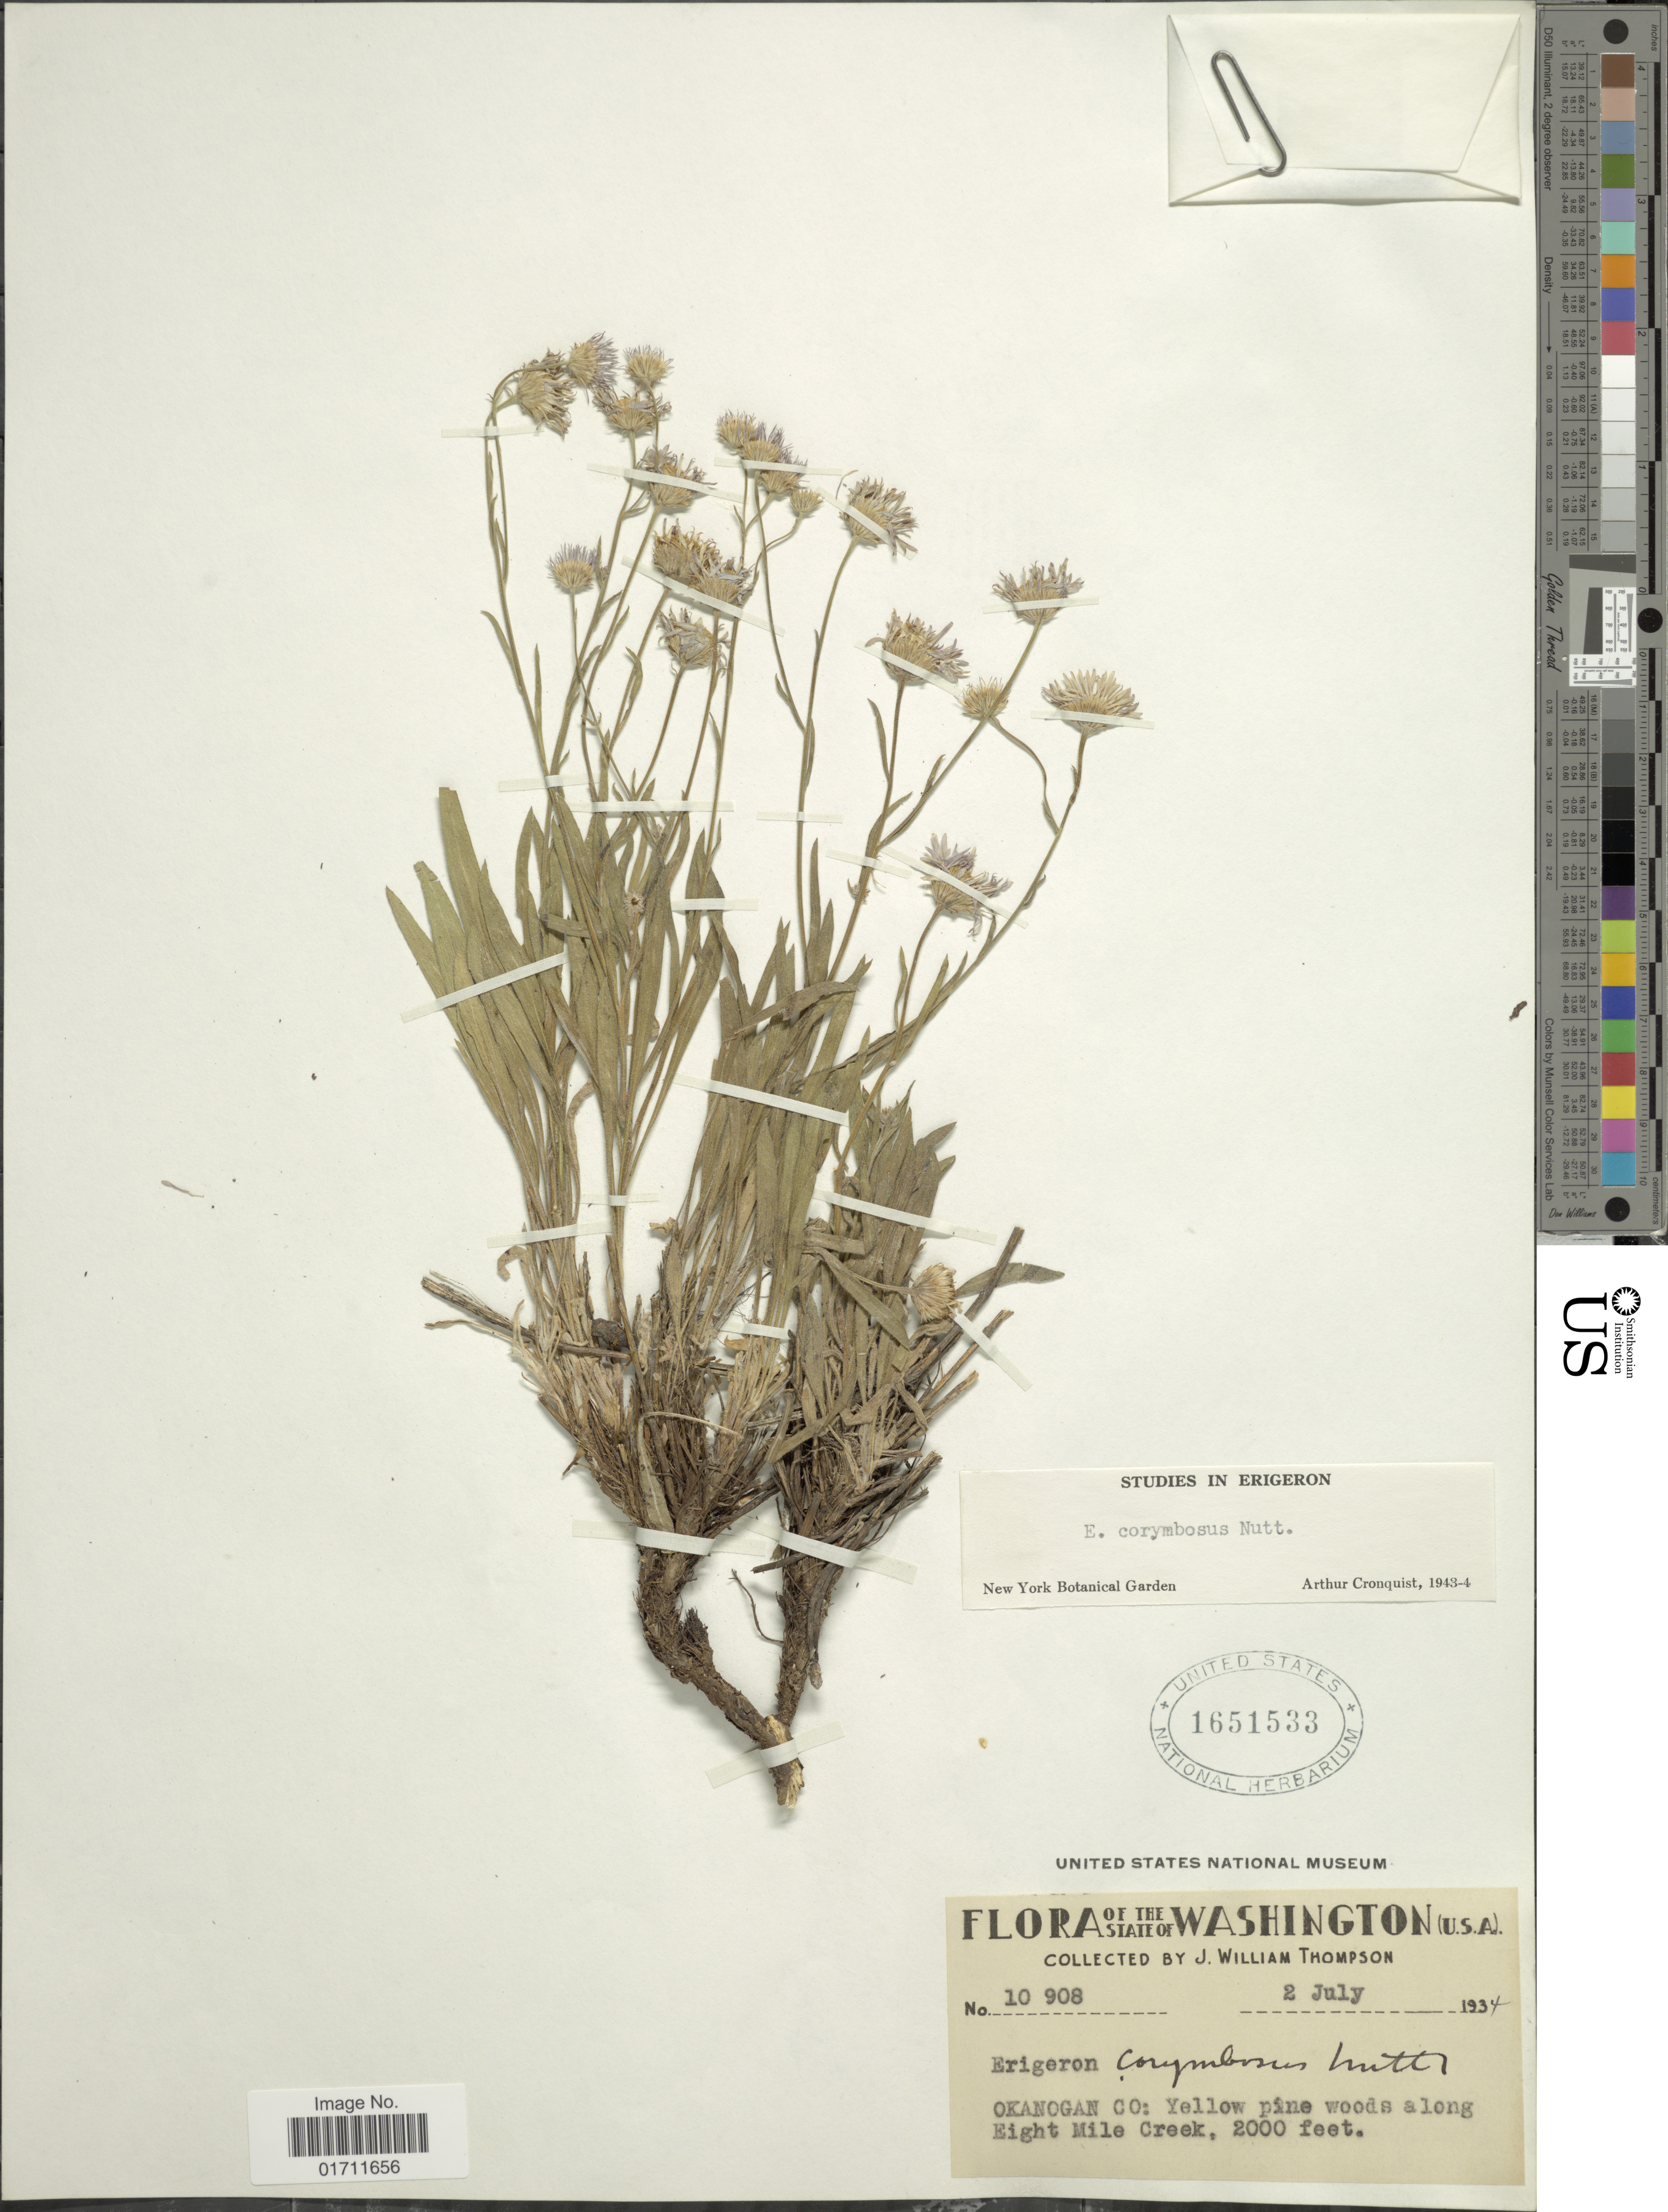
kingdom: Plantae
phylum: Tracheophyta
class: Magnoliopsida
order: Asterales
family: Asteraceae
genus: Erigeron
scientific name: Erigeron corymbosus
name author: Nutt.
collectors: J. W. Thompson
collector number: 10908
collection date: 1934-07-02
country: United States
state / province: Washington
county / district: Okanogan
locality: Okanogan Co: Yellow pine woods along Eight Mile Creek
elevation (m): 610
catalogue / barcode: US 1651533